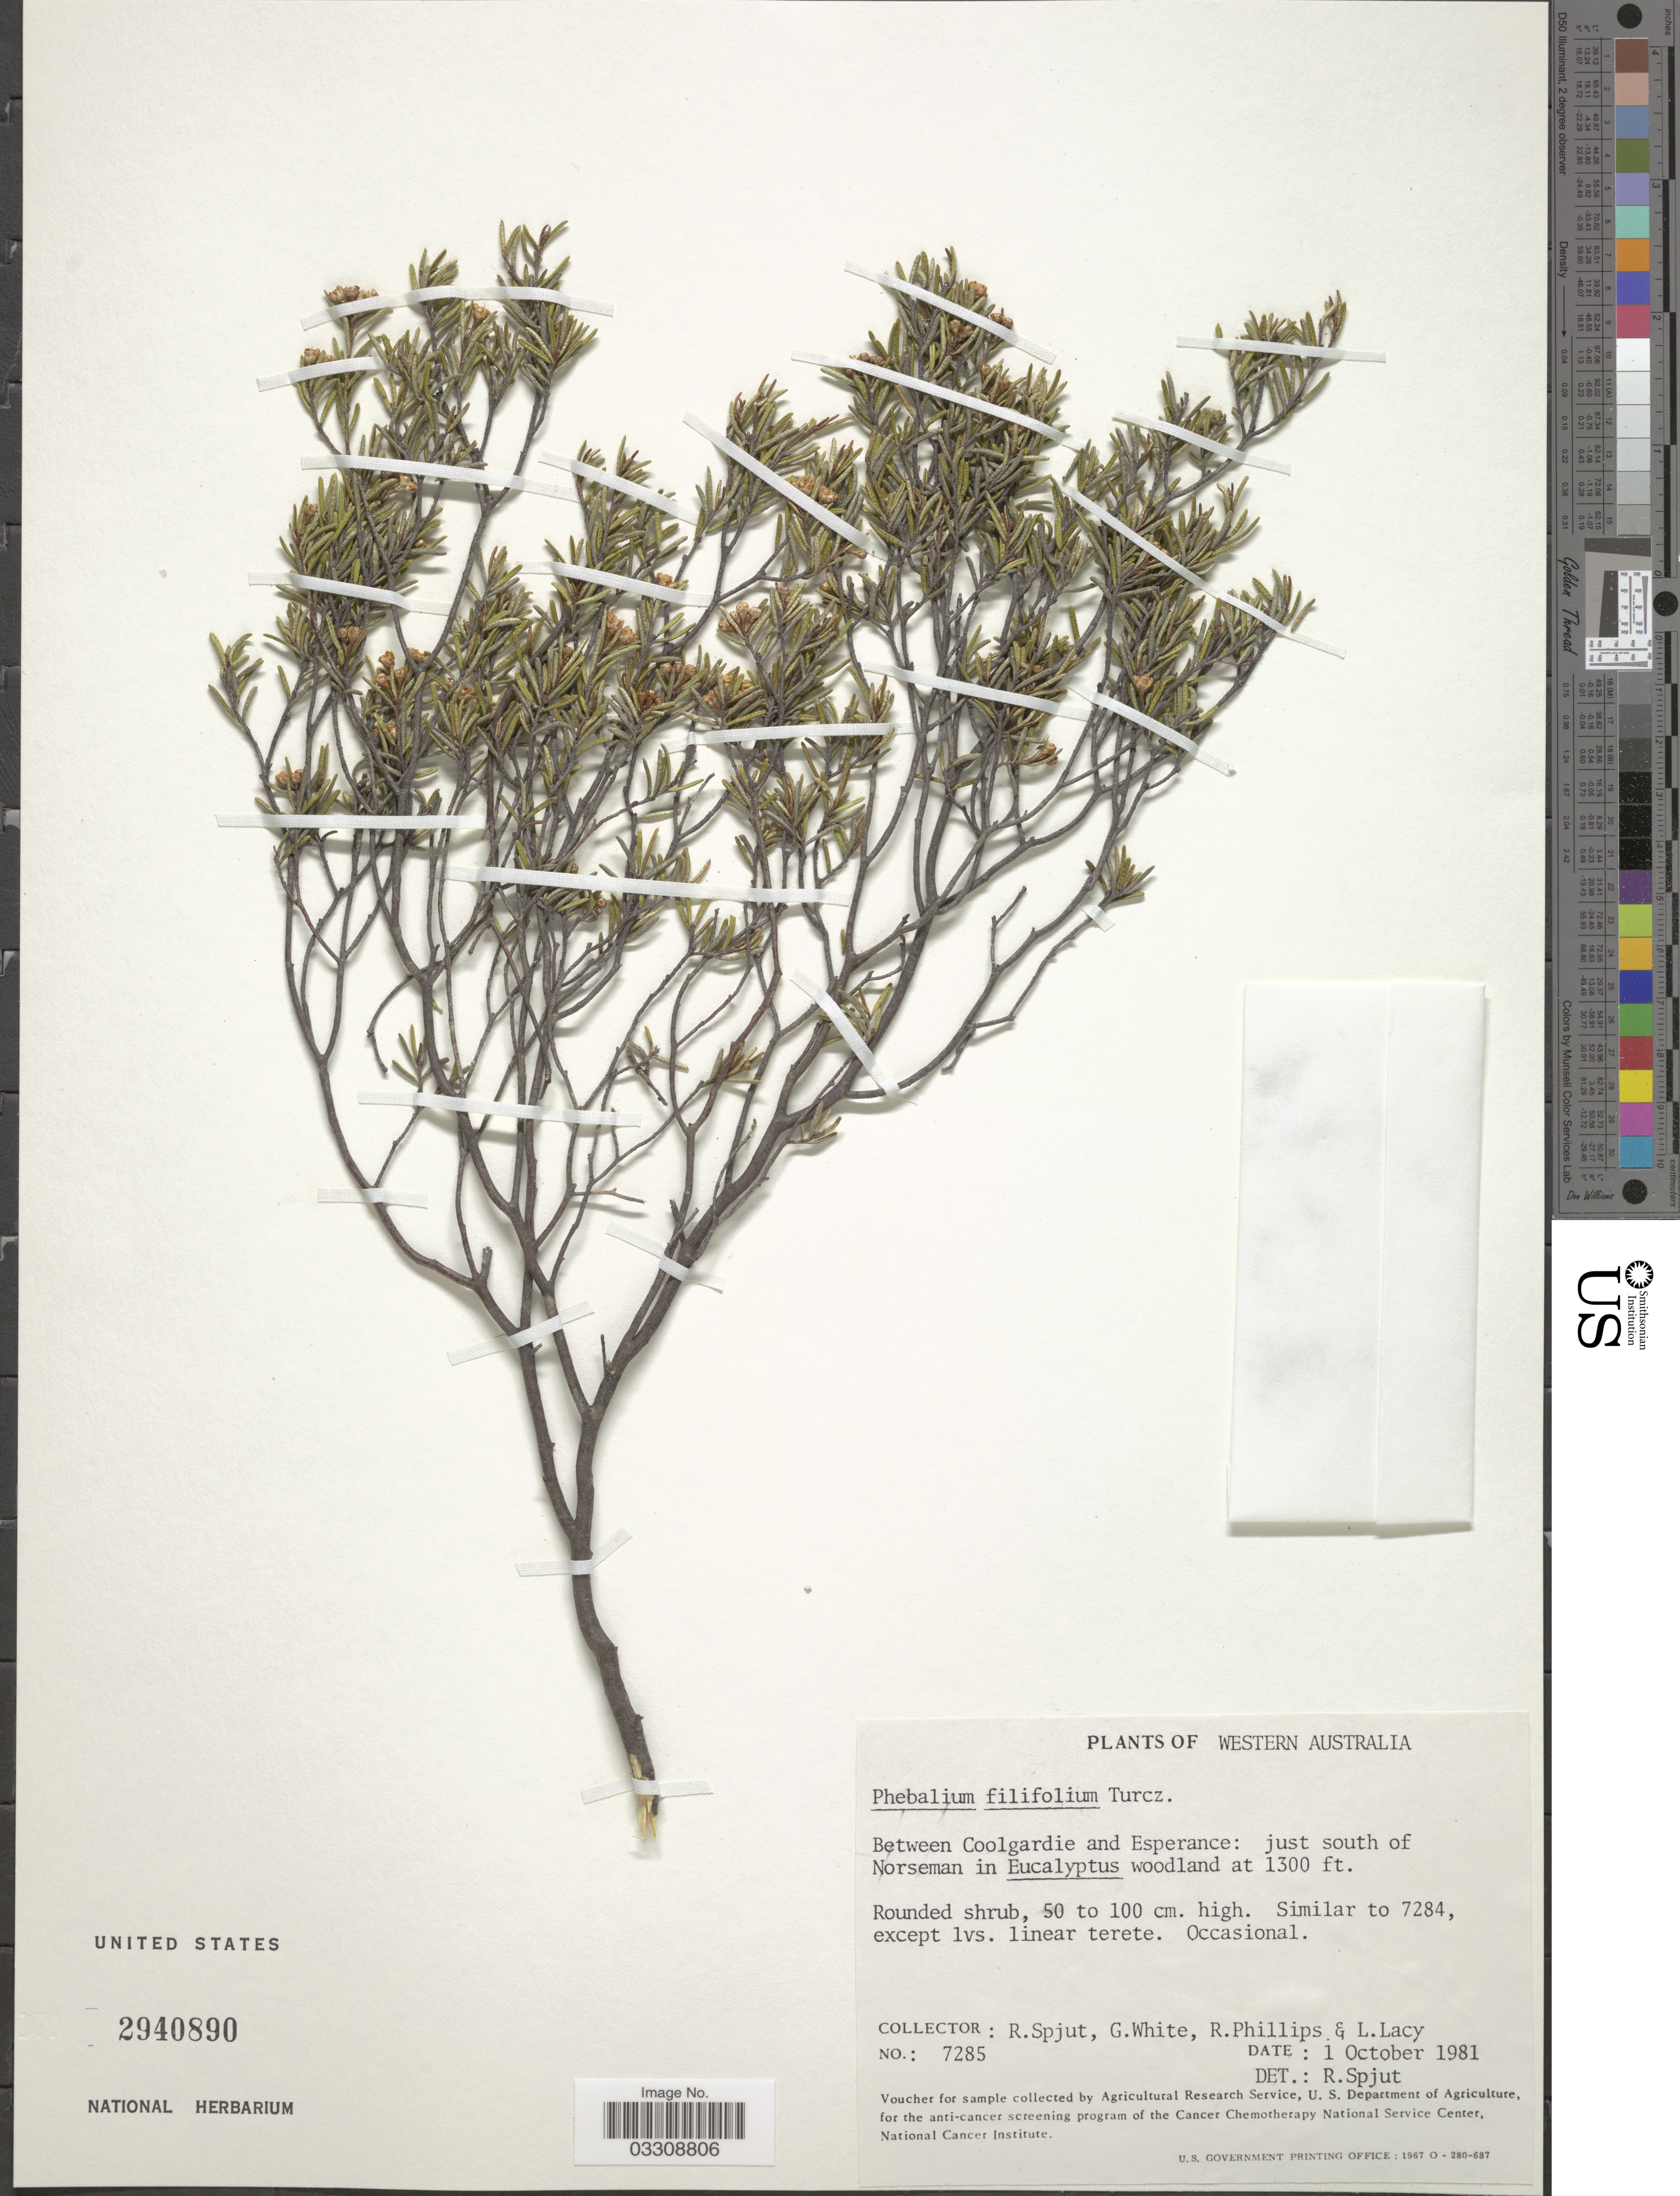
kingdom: Plantae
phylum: Tracheophyta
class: Magnoliopsida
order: Sapindales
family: Rutaceae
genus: Phebalium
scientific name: Phebalium filifolium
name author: Turcz.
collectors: R. Spjut, G. White, R. Phillips & L. Lacy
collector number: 7285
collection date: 1981-10-01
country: Australia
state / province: Western Australia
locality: Between Coolgardie and Esperance: just south of Norseman.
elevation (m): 396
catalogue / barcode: US 2940890